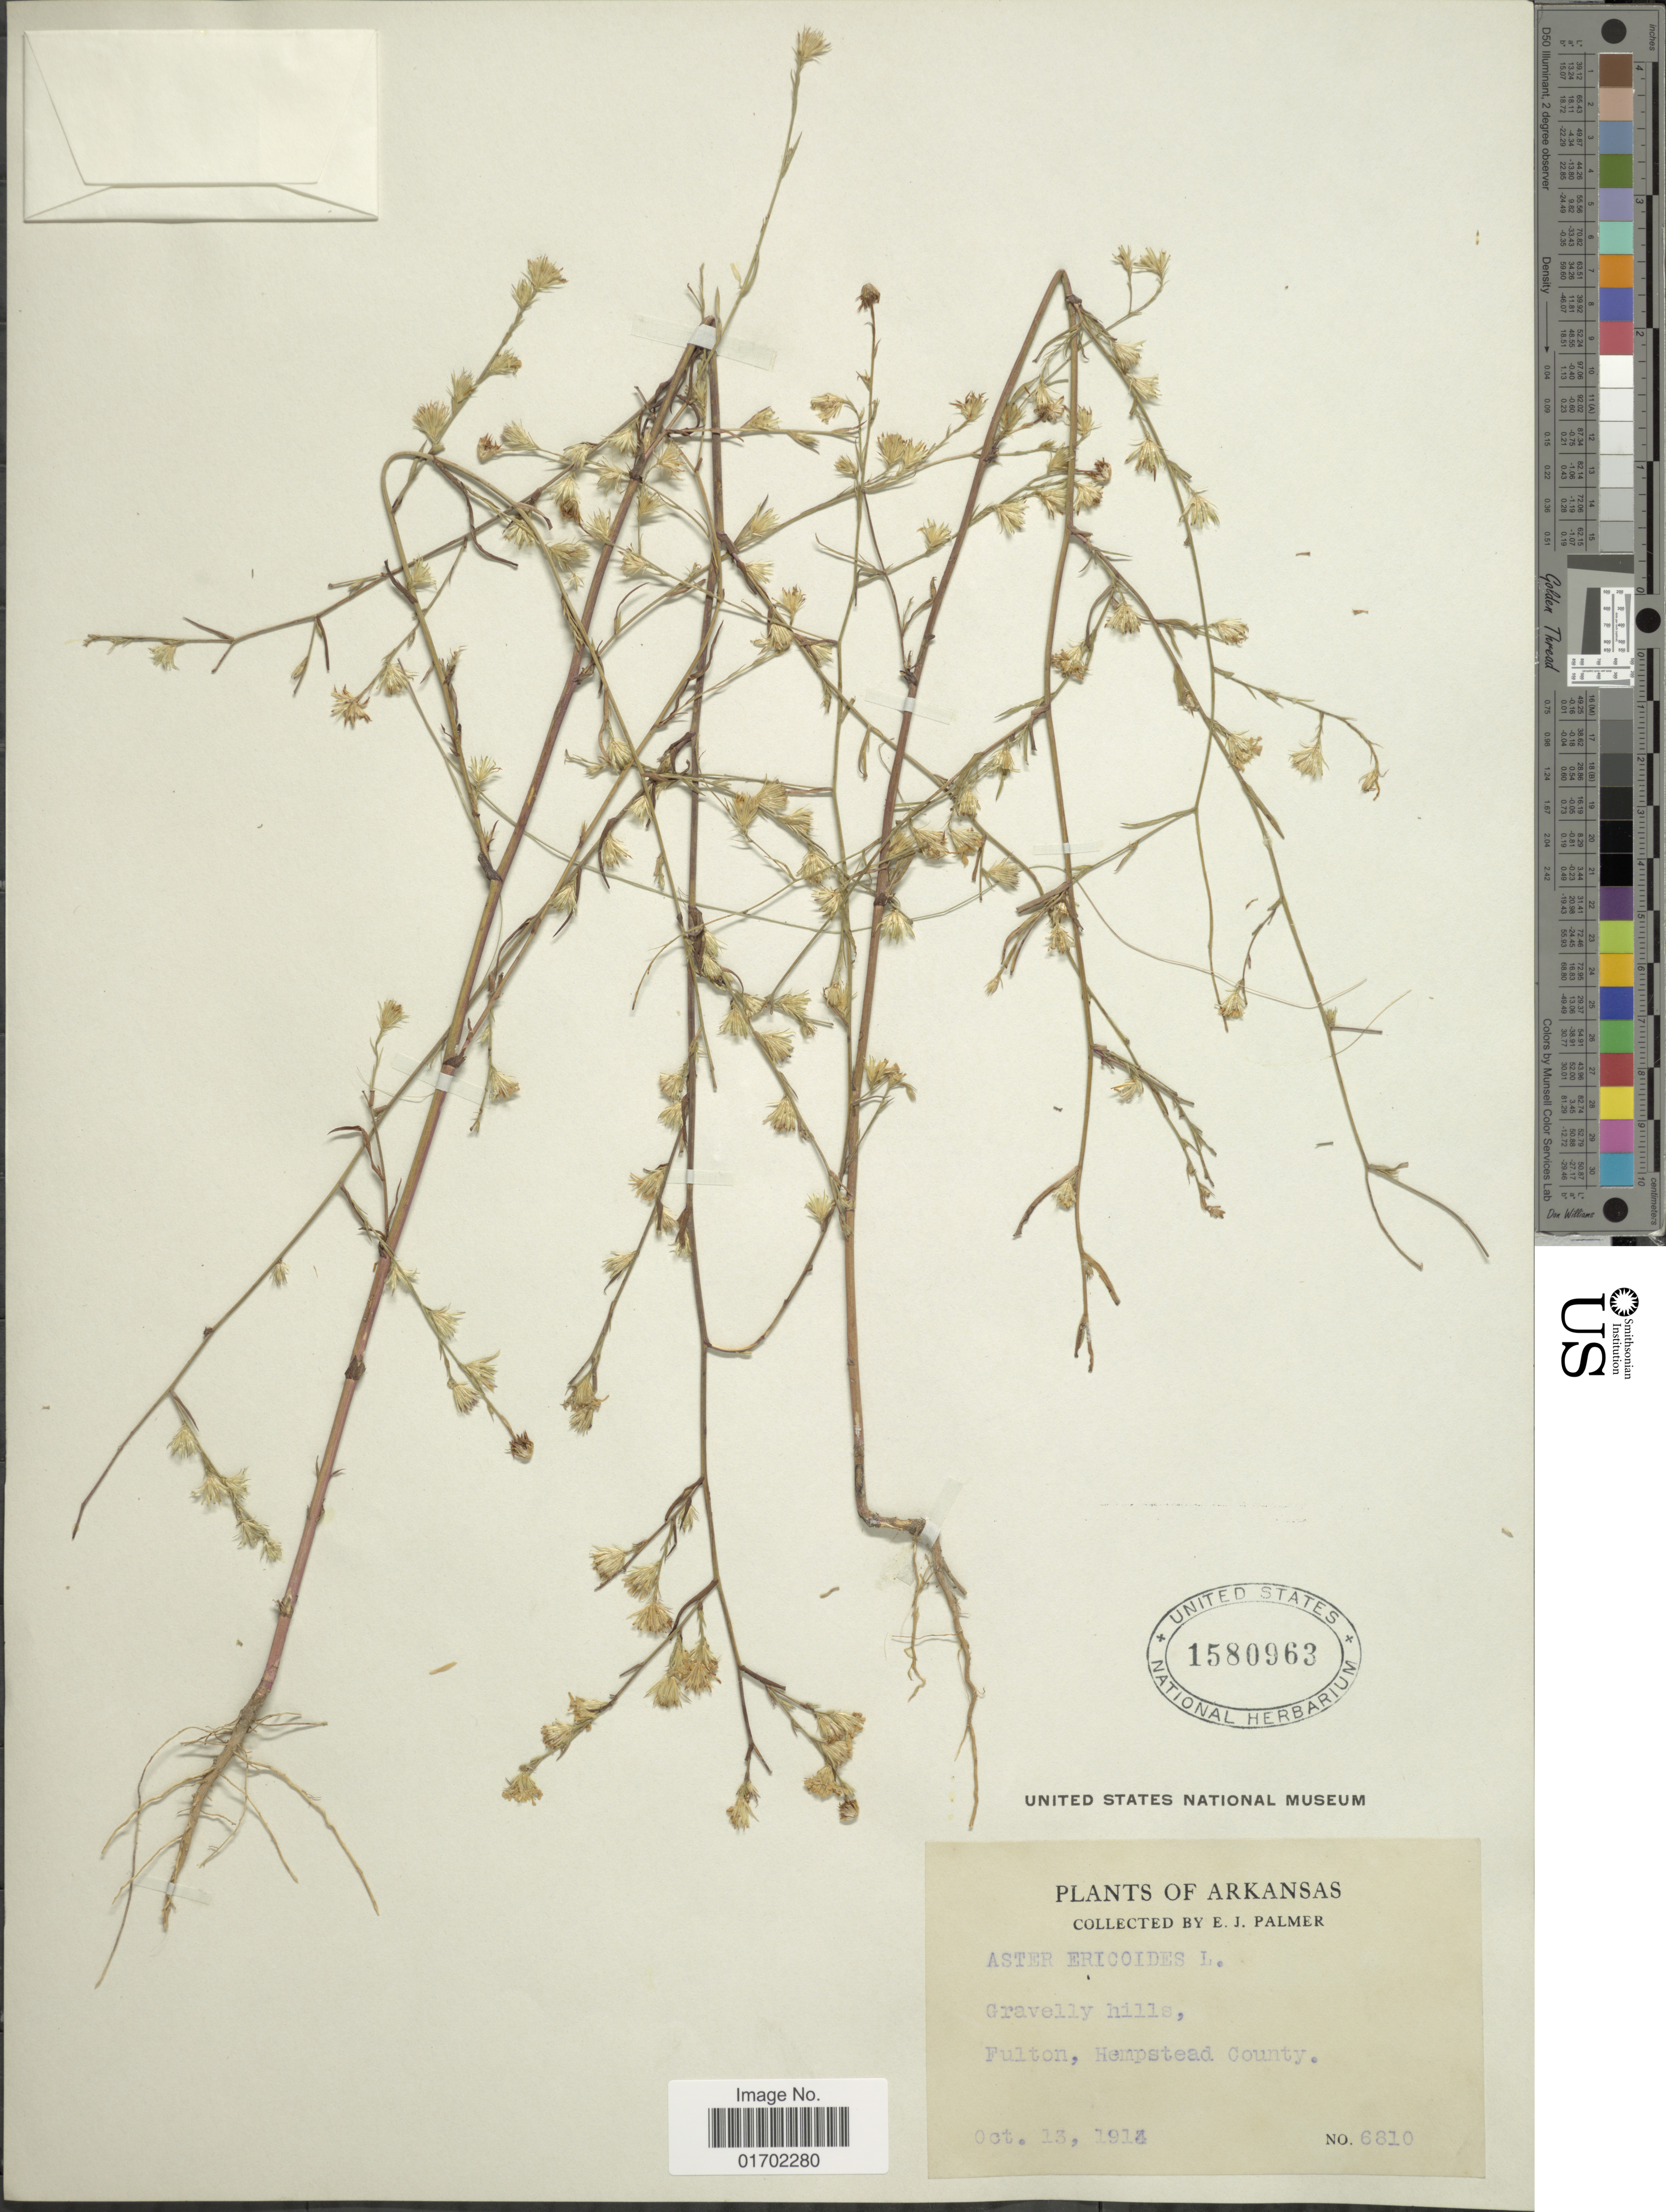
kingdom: Plantae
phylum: Tracheophyta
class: Magnoliopsida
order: Asterales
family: Asteraceae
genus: Symphyotrichum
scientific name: Symphyotrichum subulatum var. parviflorum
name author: (Nees) S.D. Sundb.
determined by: Witsell, Theo, (ARKNHCX), Arkansas Natural Heritage Commission (UNITED STATES)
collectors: E. J. Palmer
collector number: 6810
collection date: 1914-10-13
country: United States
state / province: Arkansas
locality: Fulton, Hempstead County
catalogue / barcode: US 1580963